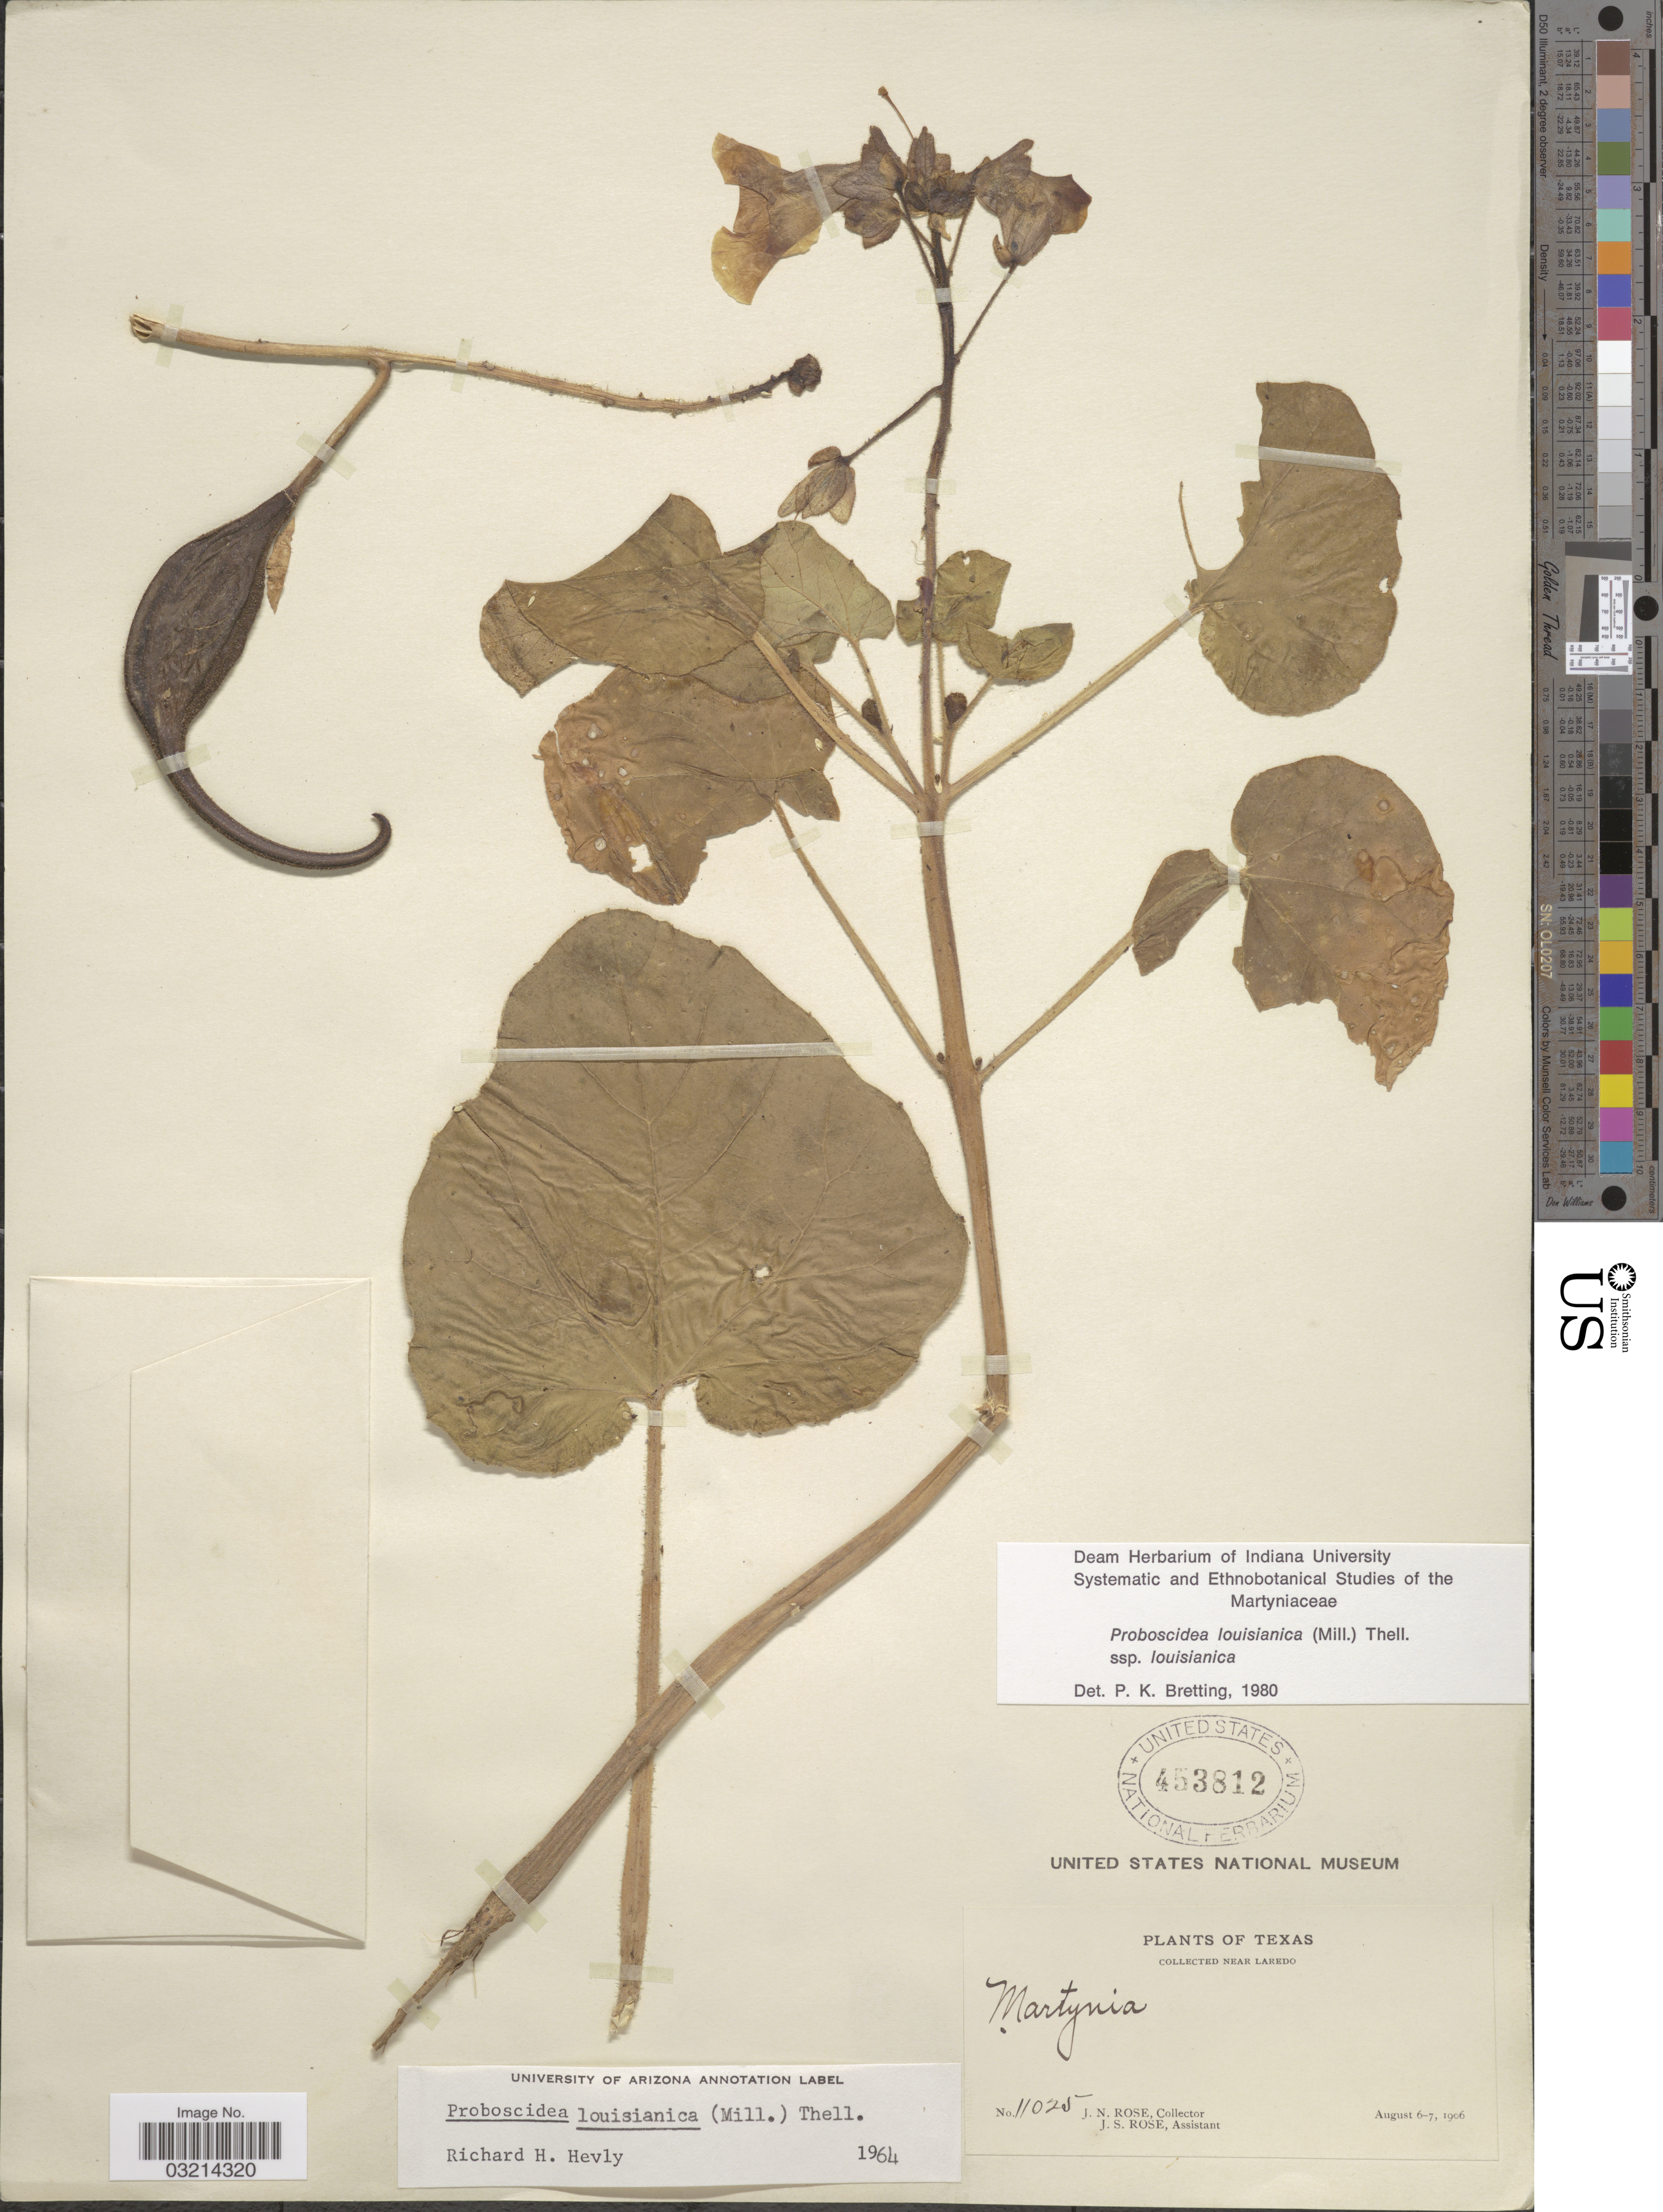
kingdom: Plantae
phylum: Tracheophyta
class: Magnoliopsida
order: Lamiales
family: Martyniaceae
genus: Proboscidea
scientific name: Proboscidea louisianica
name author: Thell.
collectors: J. N. Rose & J. S. Rose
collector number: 11025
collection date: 1906-08-06/1906-08-07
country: United States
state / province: Texas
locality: Near Laredo.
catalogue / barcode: US 453812